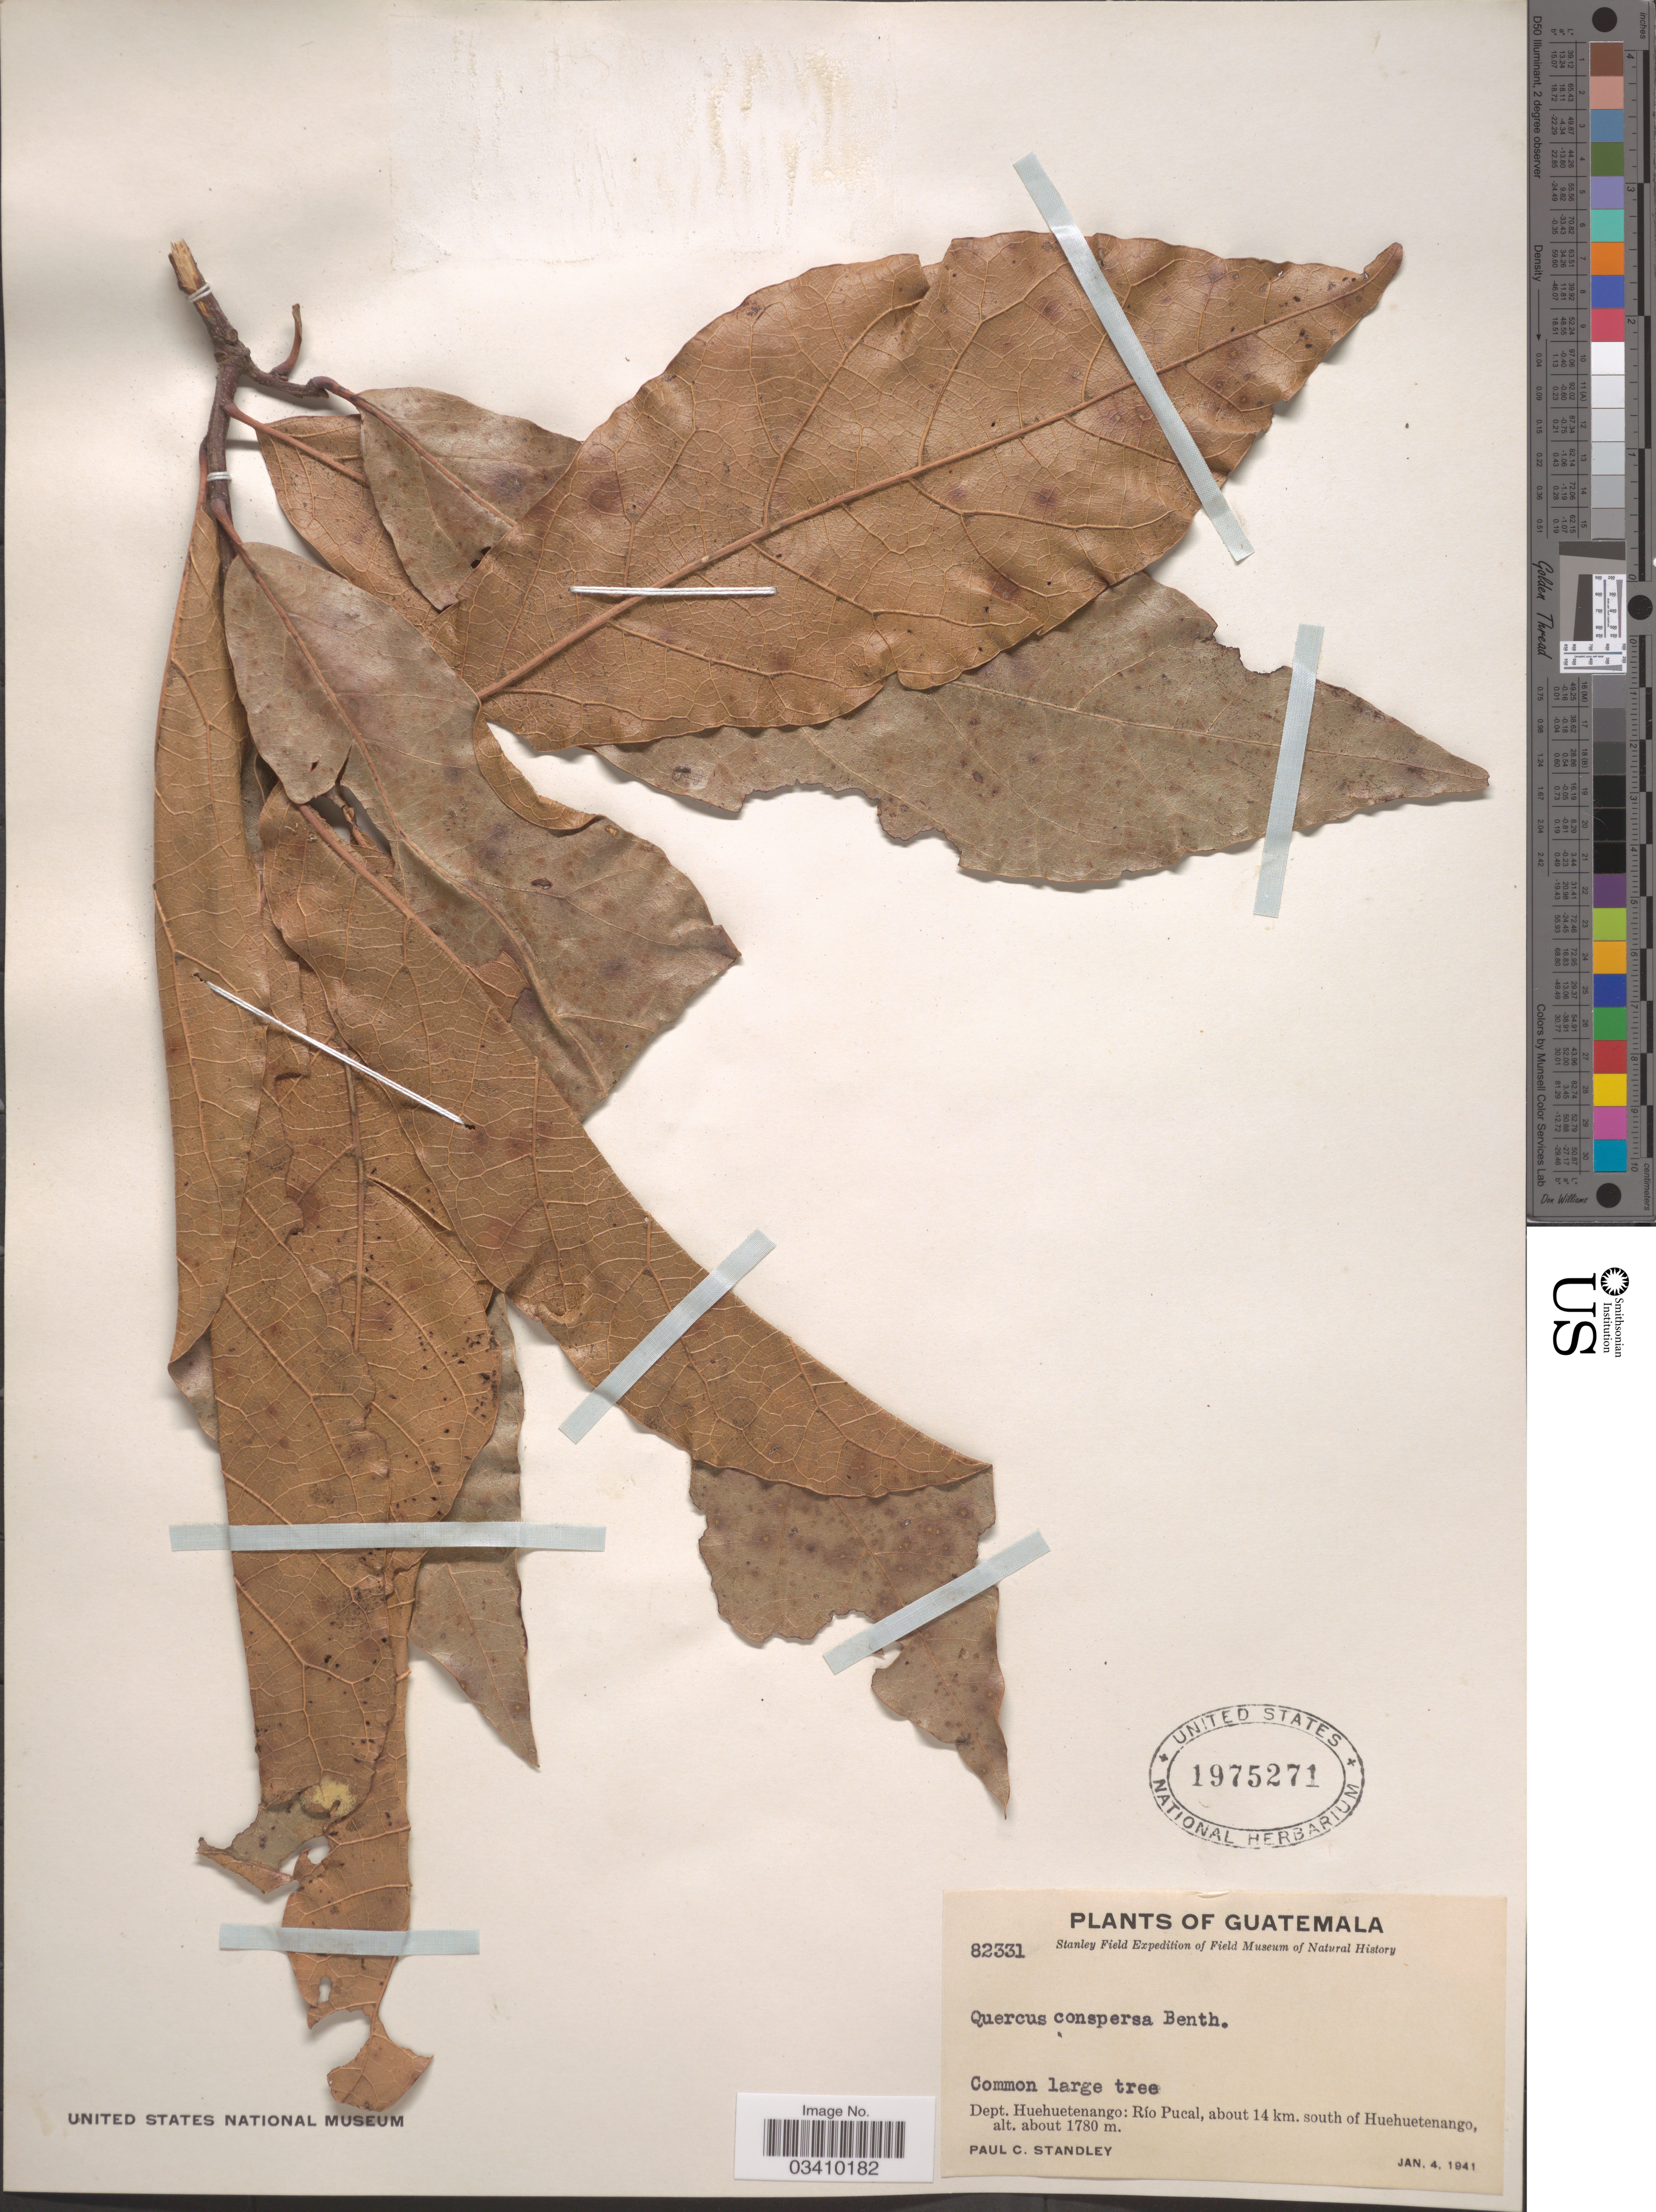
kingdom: Plantae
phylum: Tracheophyta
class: Magnoliopsida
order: Fagales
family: Fagaceae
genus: Quercus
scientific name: Quercus conspersa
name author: Benth.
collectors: P. C. Standley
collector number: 82331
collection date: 1941-01-04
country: Guatemala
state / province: Huehuetenango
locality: Dept. Huehuetenango: Río Pucal, about 14 km. south of Huehuetenango.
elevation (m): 1780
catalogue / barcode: US 1975271